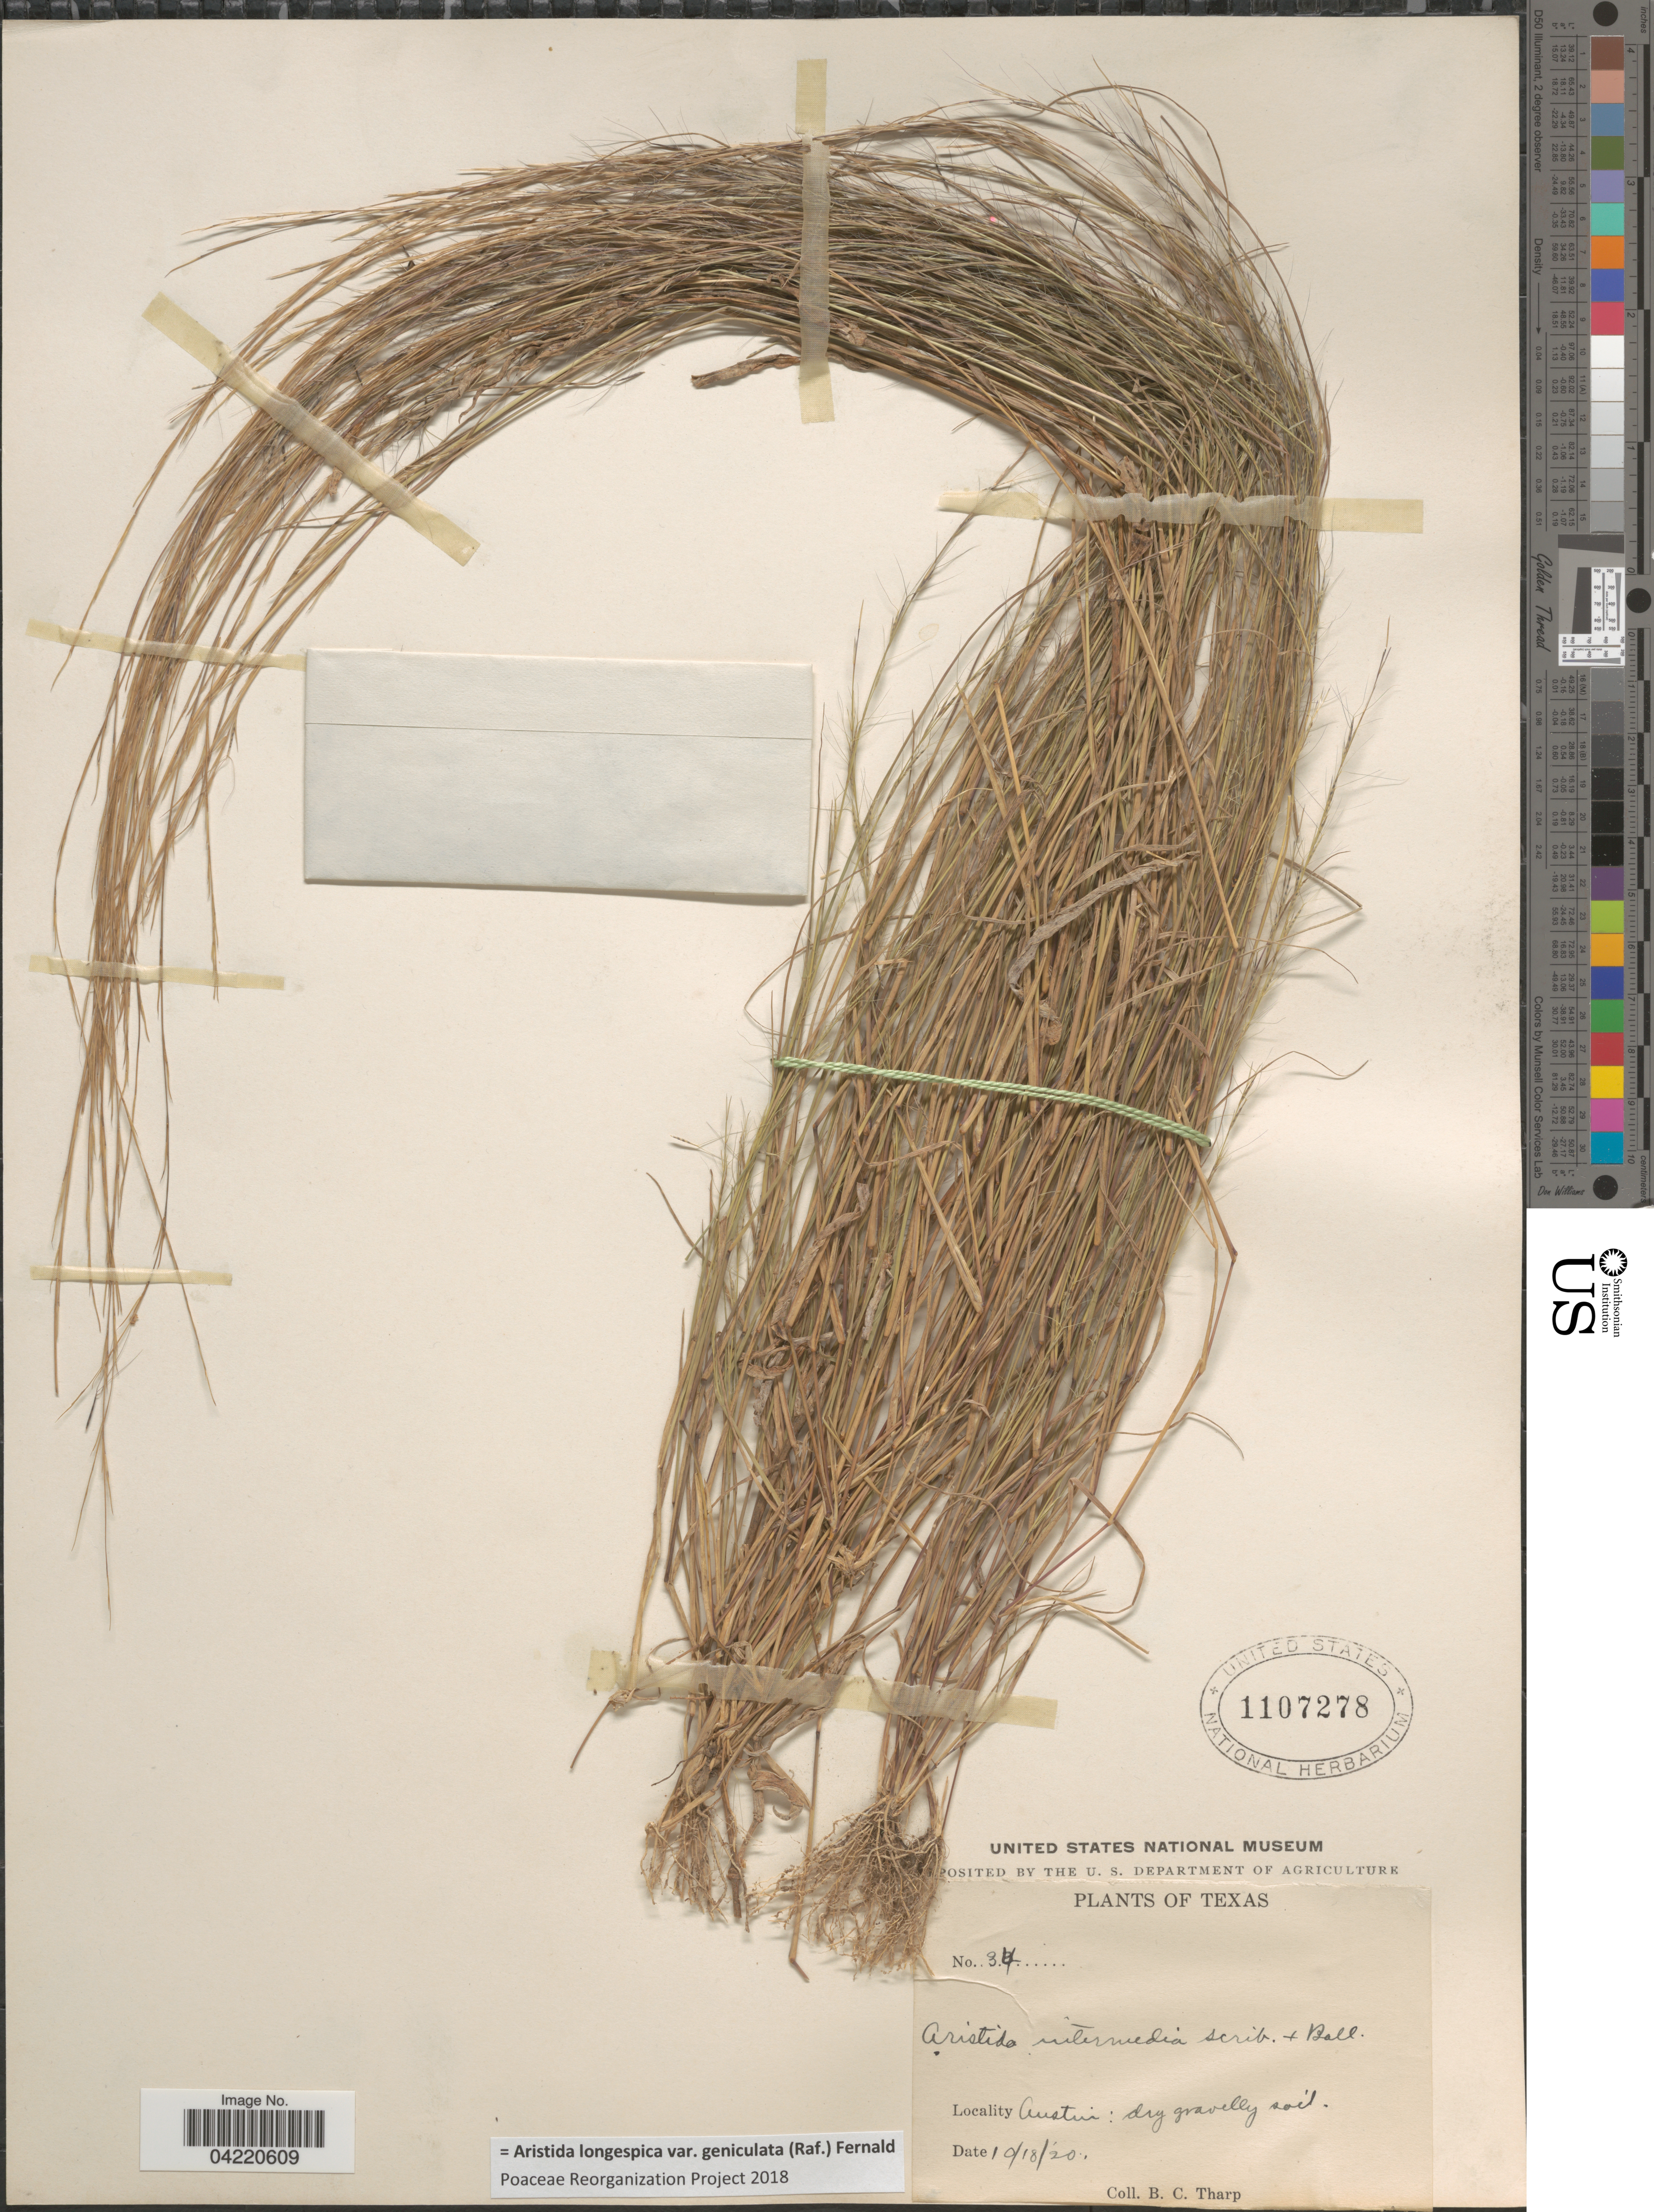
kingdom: Plantae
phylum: Tracheophyta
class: Liliopsida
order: Poales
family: Poaceae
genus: Aristida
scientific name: Aristida longespica var. geniculata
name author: (Raf.) Fernald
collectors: B. C. Tharp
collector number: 34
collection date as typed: Transcribed d/m/y: 18/10/20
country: United States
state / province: Texas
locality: Austin.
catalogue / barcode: US 1107278